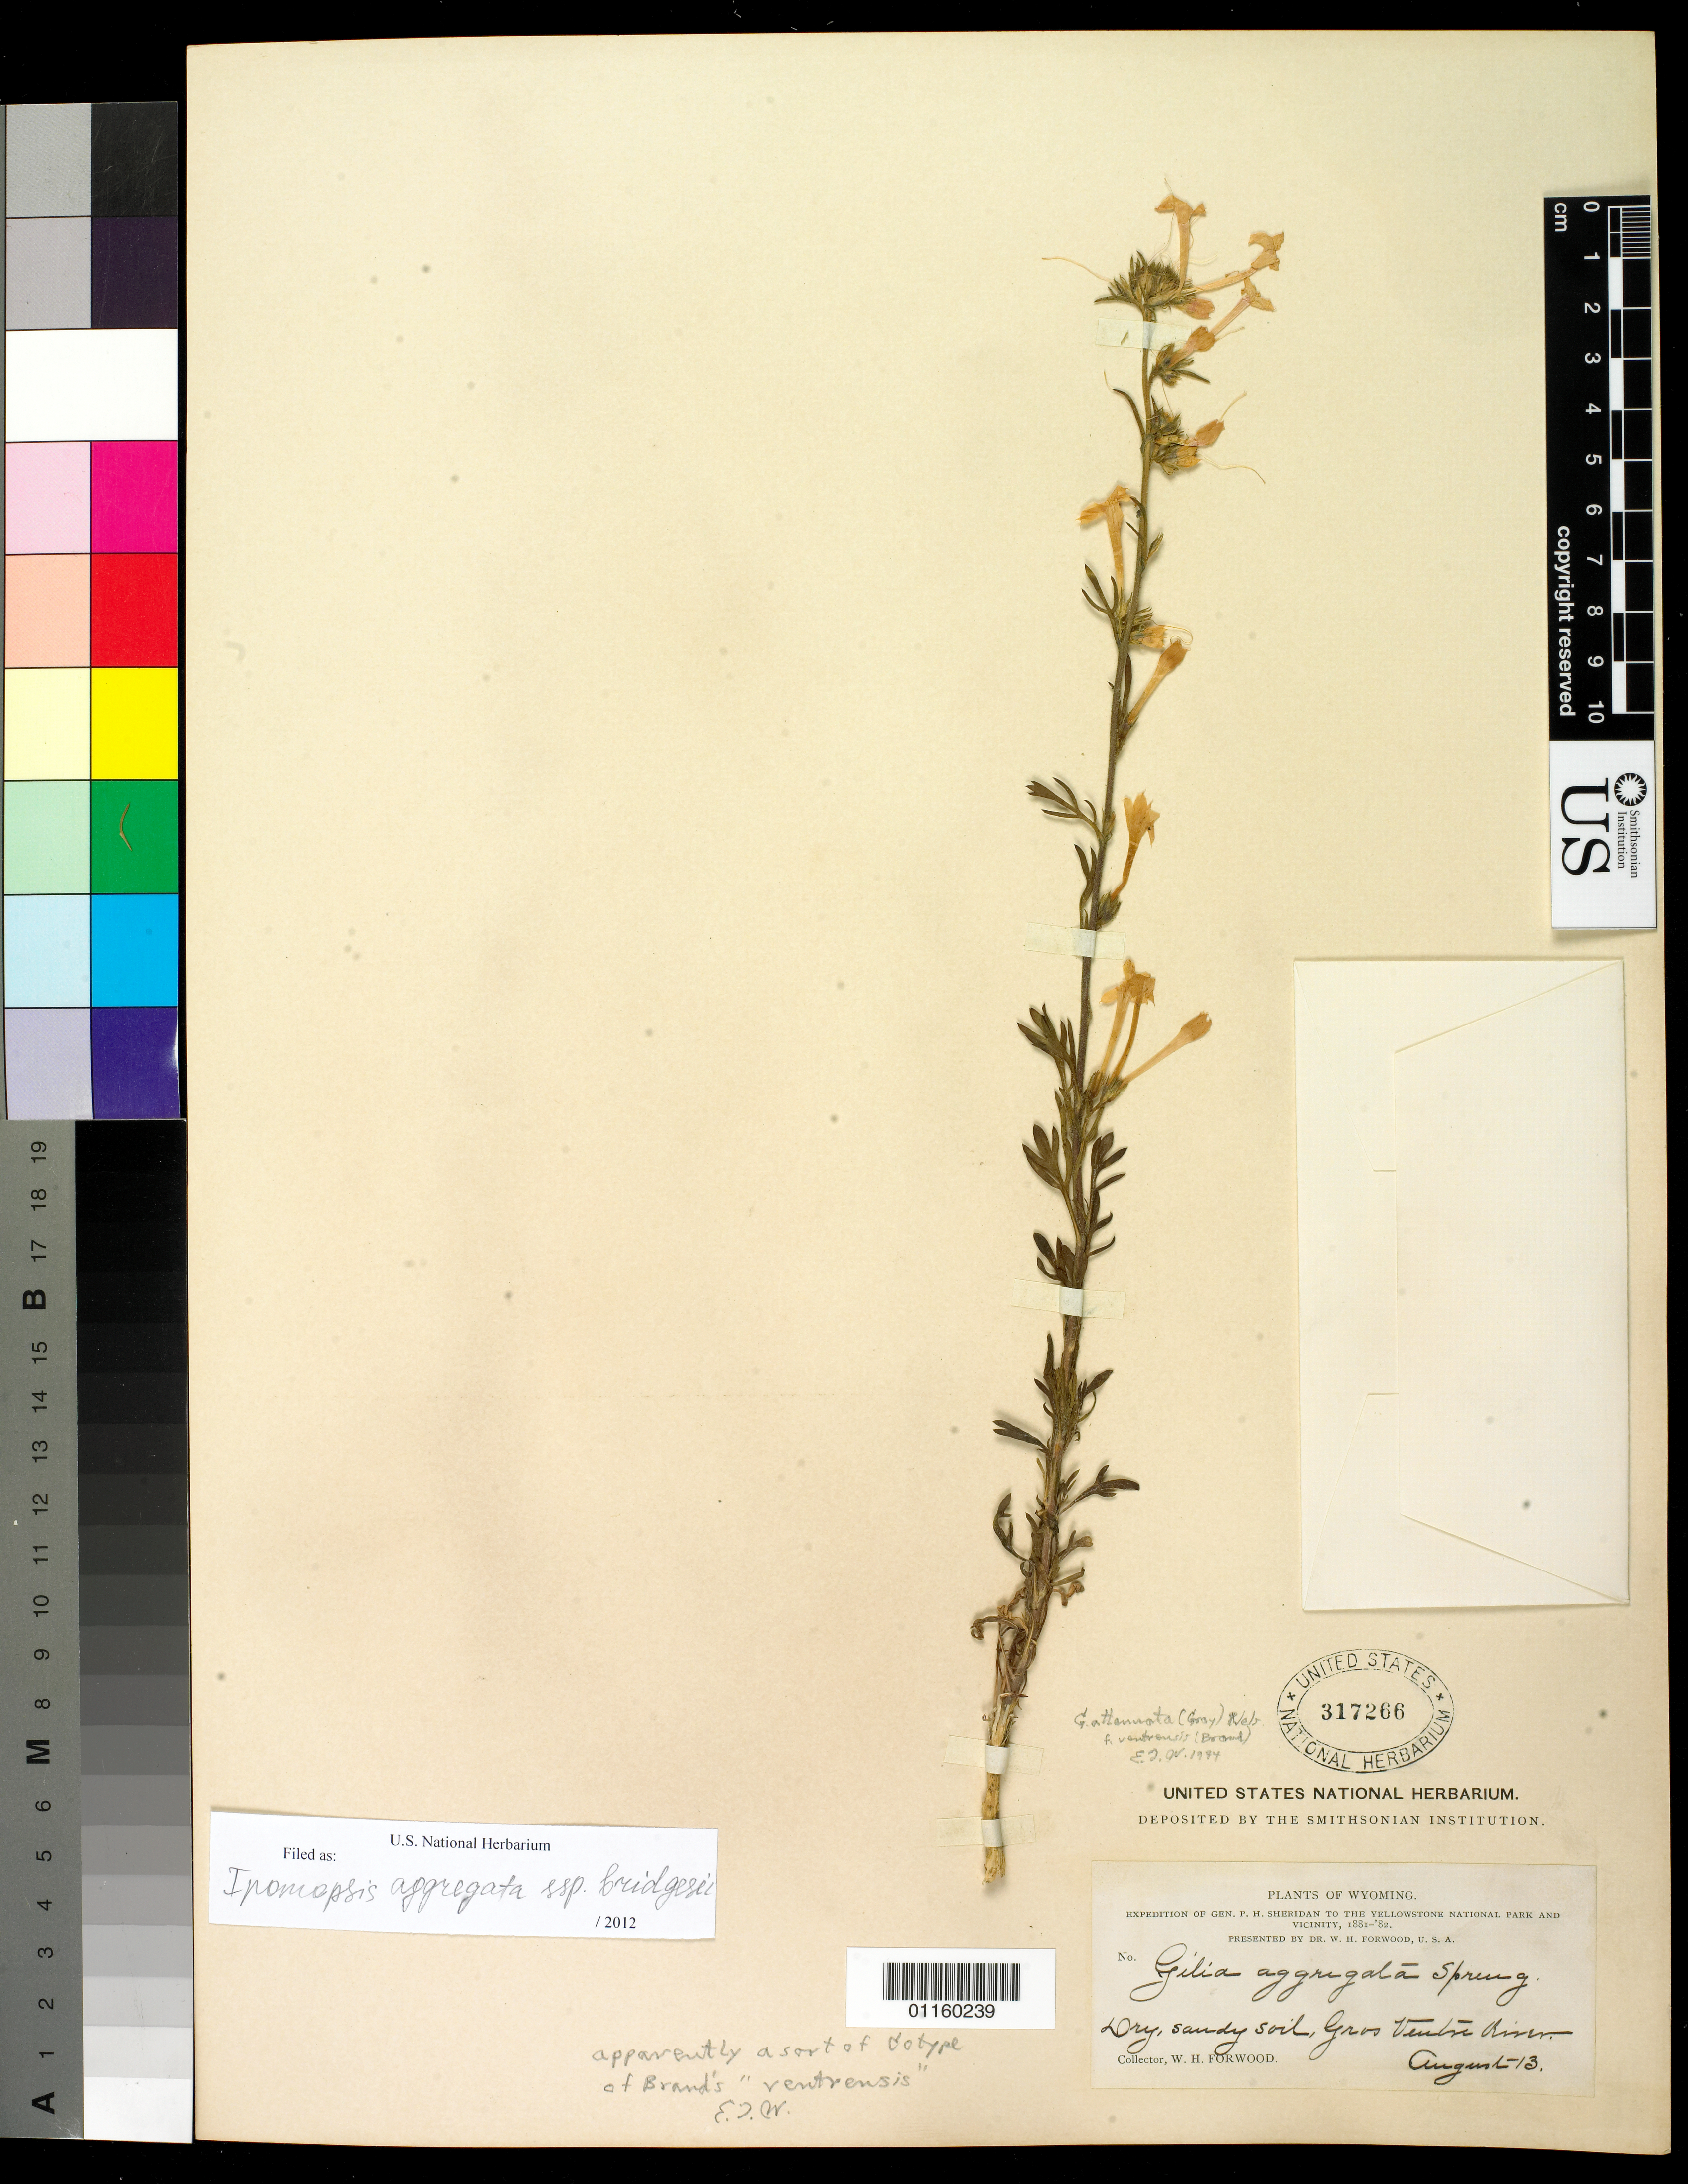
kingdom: Plantae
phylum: Tracheophyta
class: Magnoliopsida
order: Ericales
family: Polemoniaceae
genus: Ipomopsis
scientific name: Ipomopsis aggregata subsp. bridgesii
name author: (A. Gray) V.E. Grant & A.D. Grant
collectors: W. Forwood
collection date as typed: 13 Aug 1881 or 13 Aug 1882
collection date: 1881-08-13 or 1882-08-13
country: United States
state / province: Wyoming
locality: Dry, sandy soil, Gros Ventre River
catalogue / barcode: US 317266